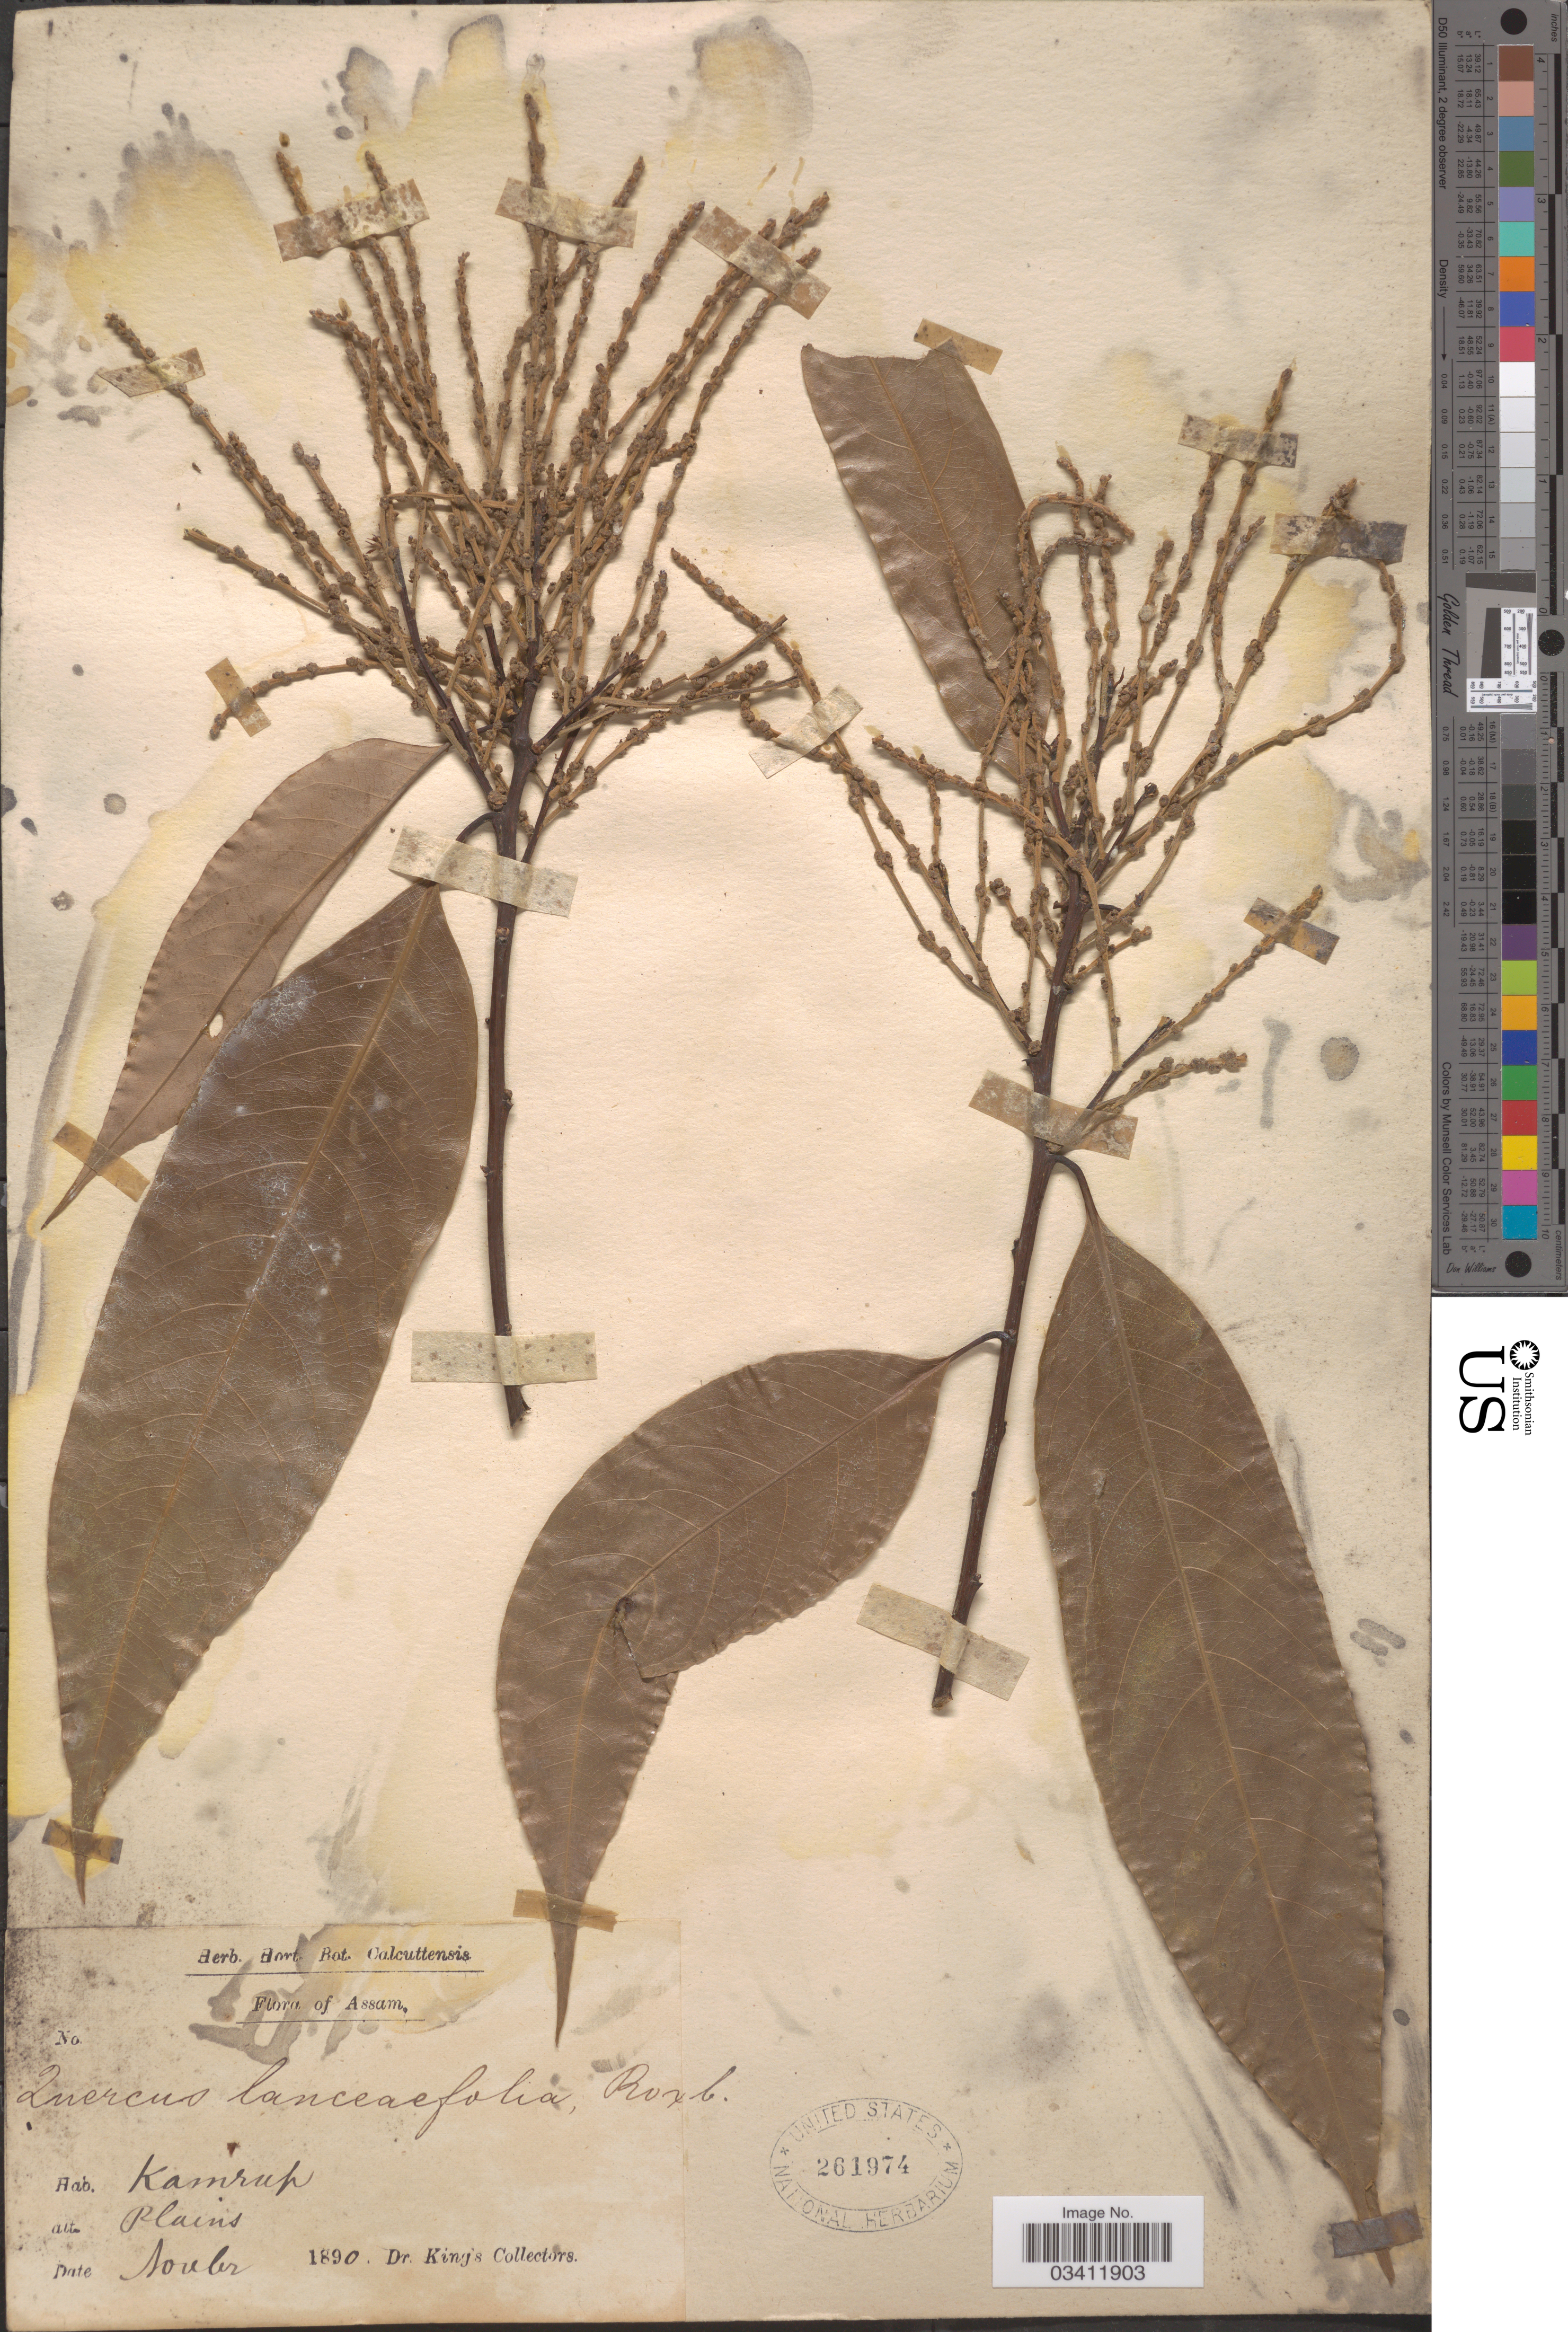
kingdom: Plantae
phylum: Tracheophyta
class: Magnoliopsida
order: Fagales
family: Fagaceae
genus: Quercus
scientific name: Quercus lanceifolia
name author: Roxb.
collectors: Dr. King's collector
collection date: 1890-11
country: India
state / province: Assam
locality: Kamrup. Plains.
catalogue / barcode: US 261974